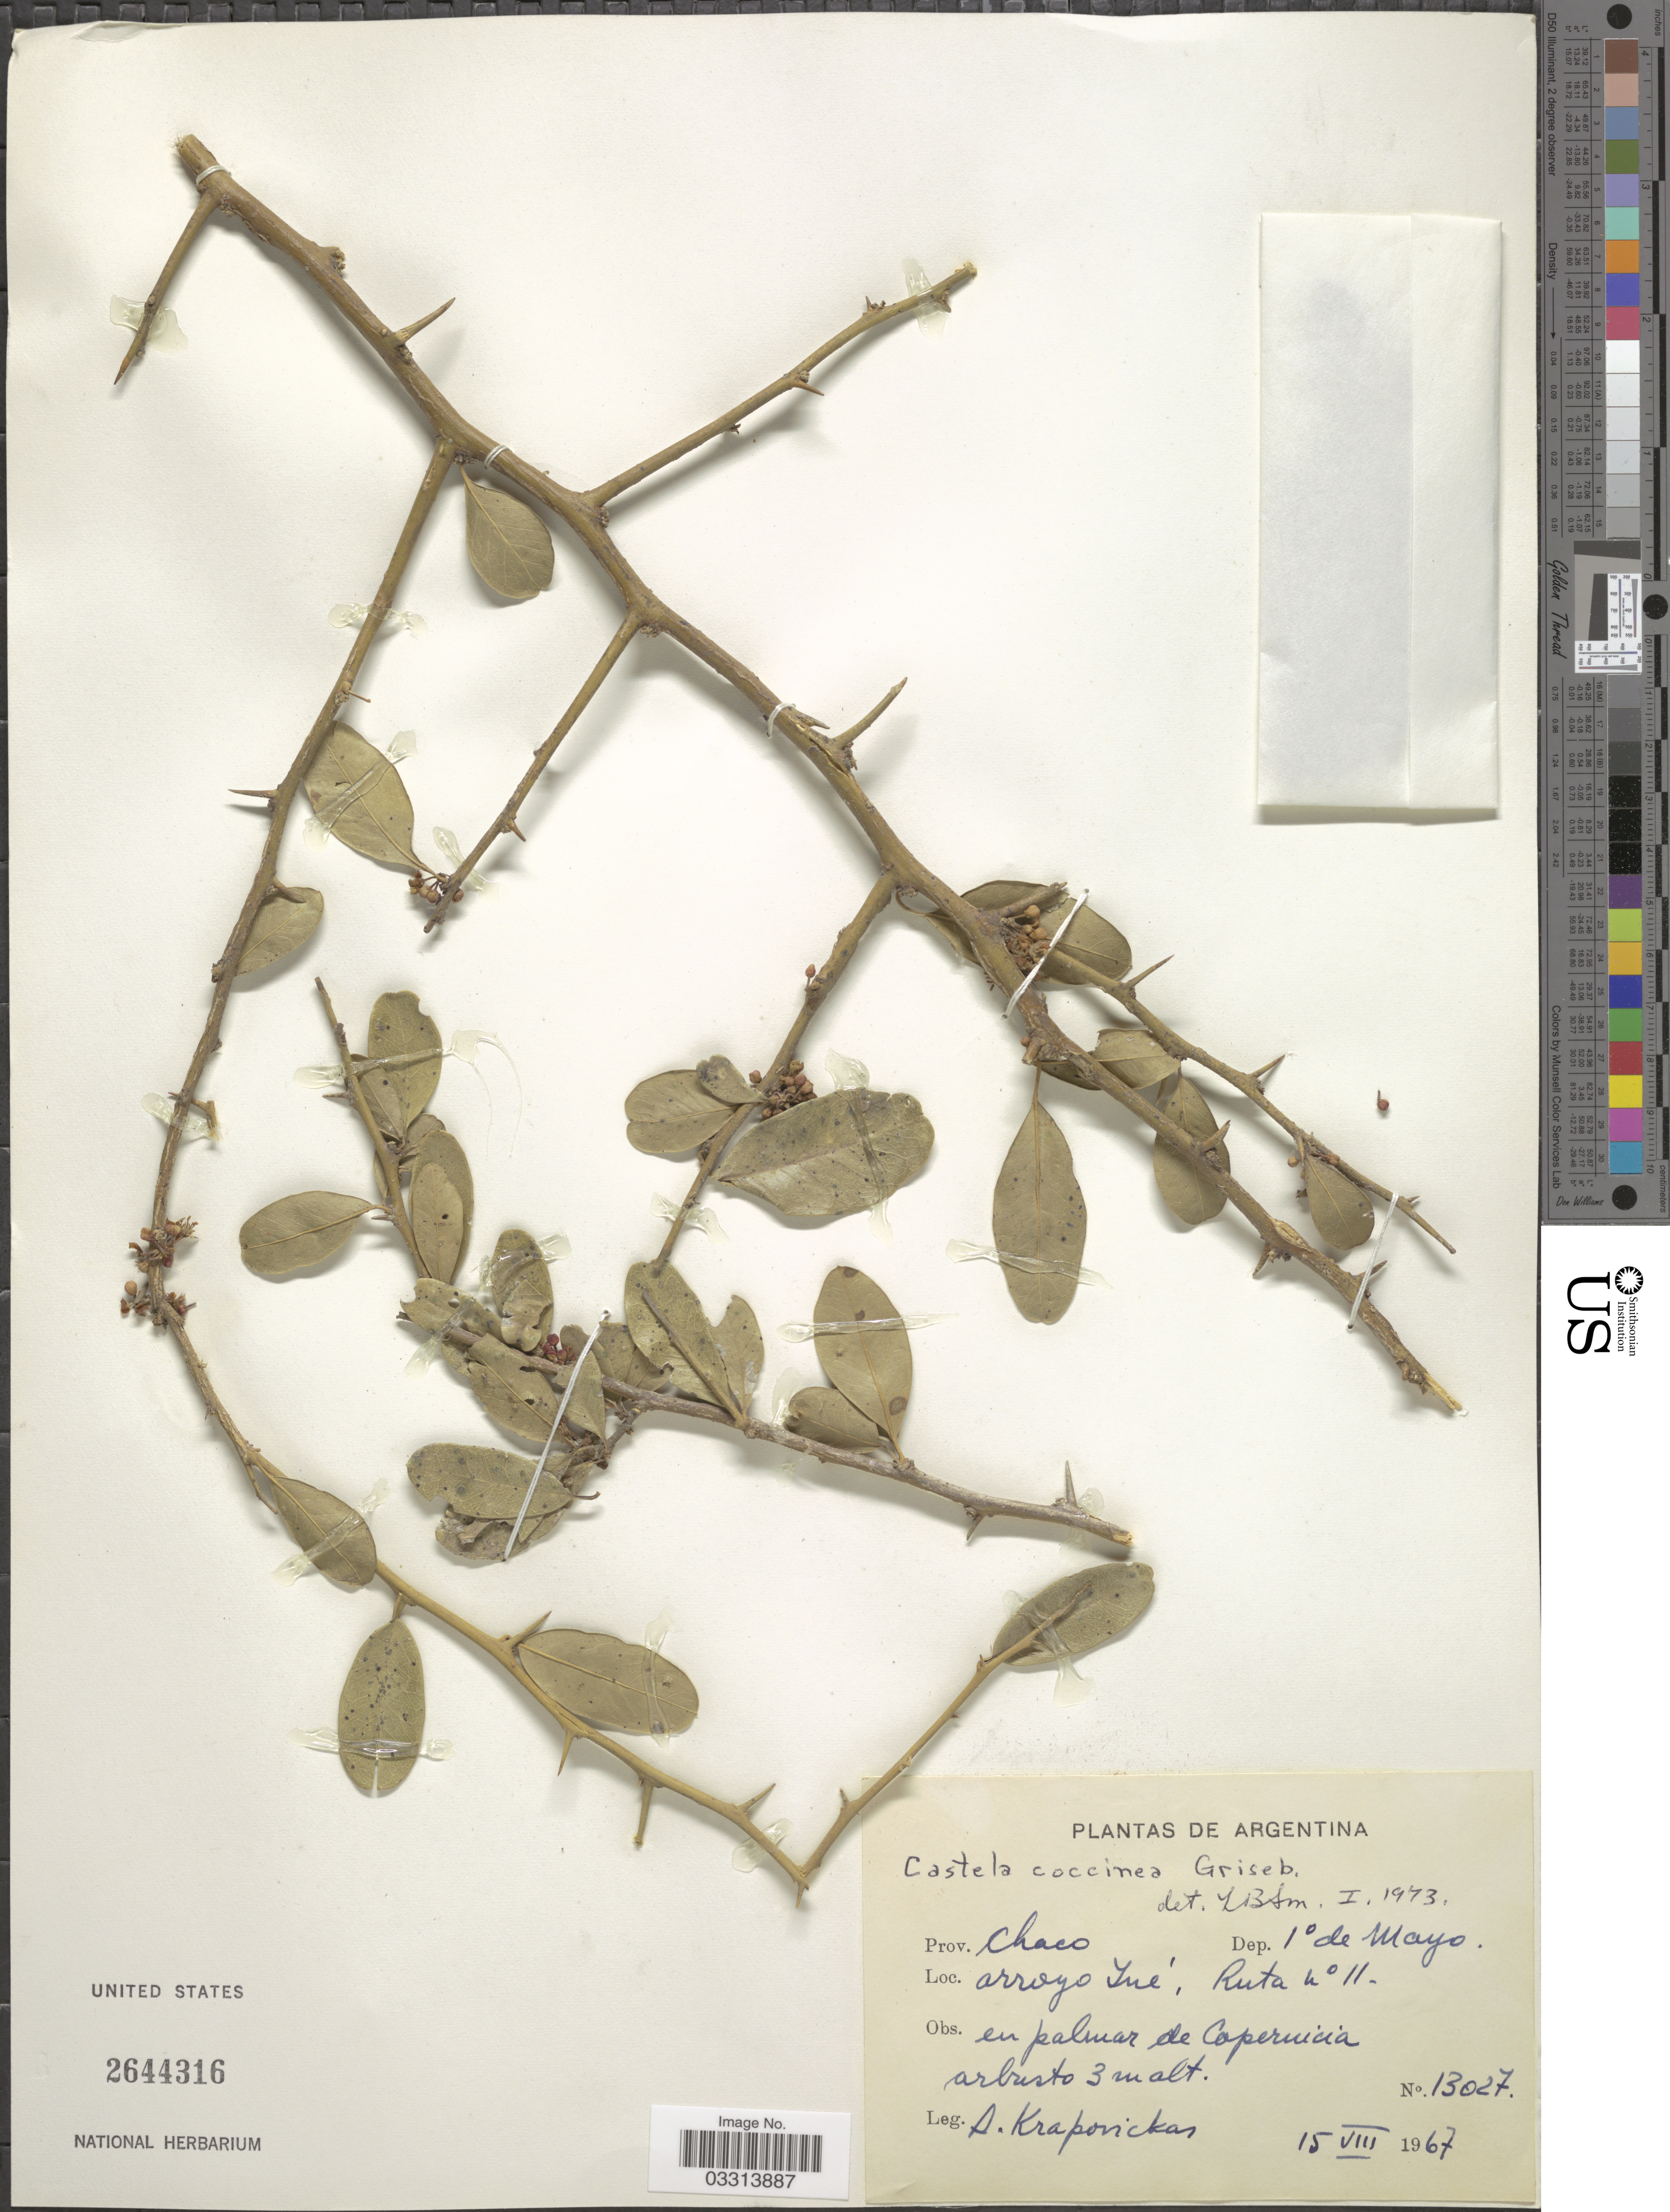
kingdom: Plantae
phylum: Tracheophyta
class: Magnoliopsida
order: Sapindales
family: Simaroubaceae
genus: Castela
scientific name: Castela coccinea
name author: Griseb.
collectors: A. Krapovickas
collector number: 13027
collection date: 1967-08-15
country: Argentina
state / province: Chaco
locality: Dep. 1° de Mayo. Arroyo Iné, Ruta n° 11.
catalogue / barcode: US 2644316